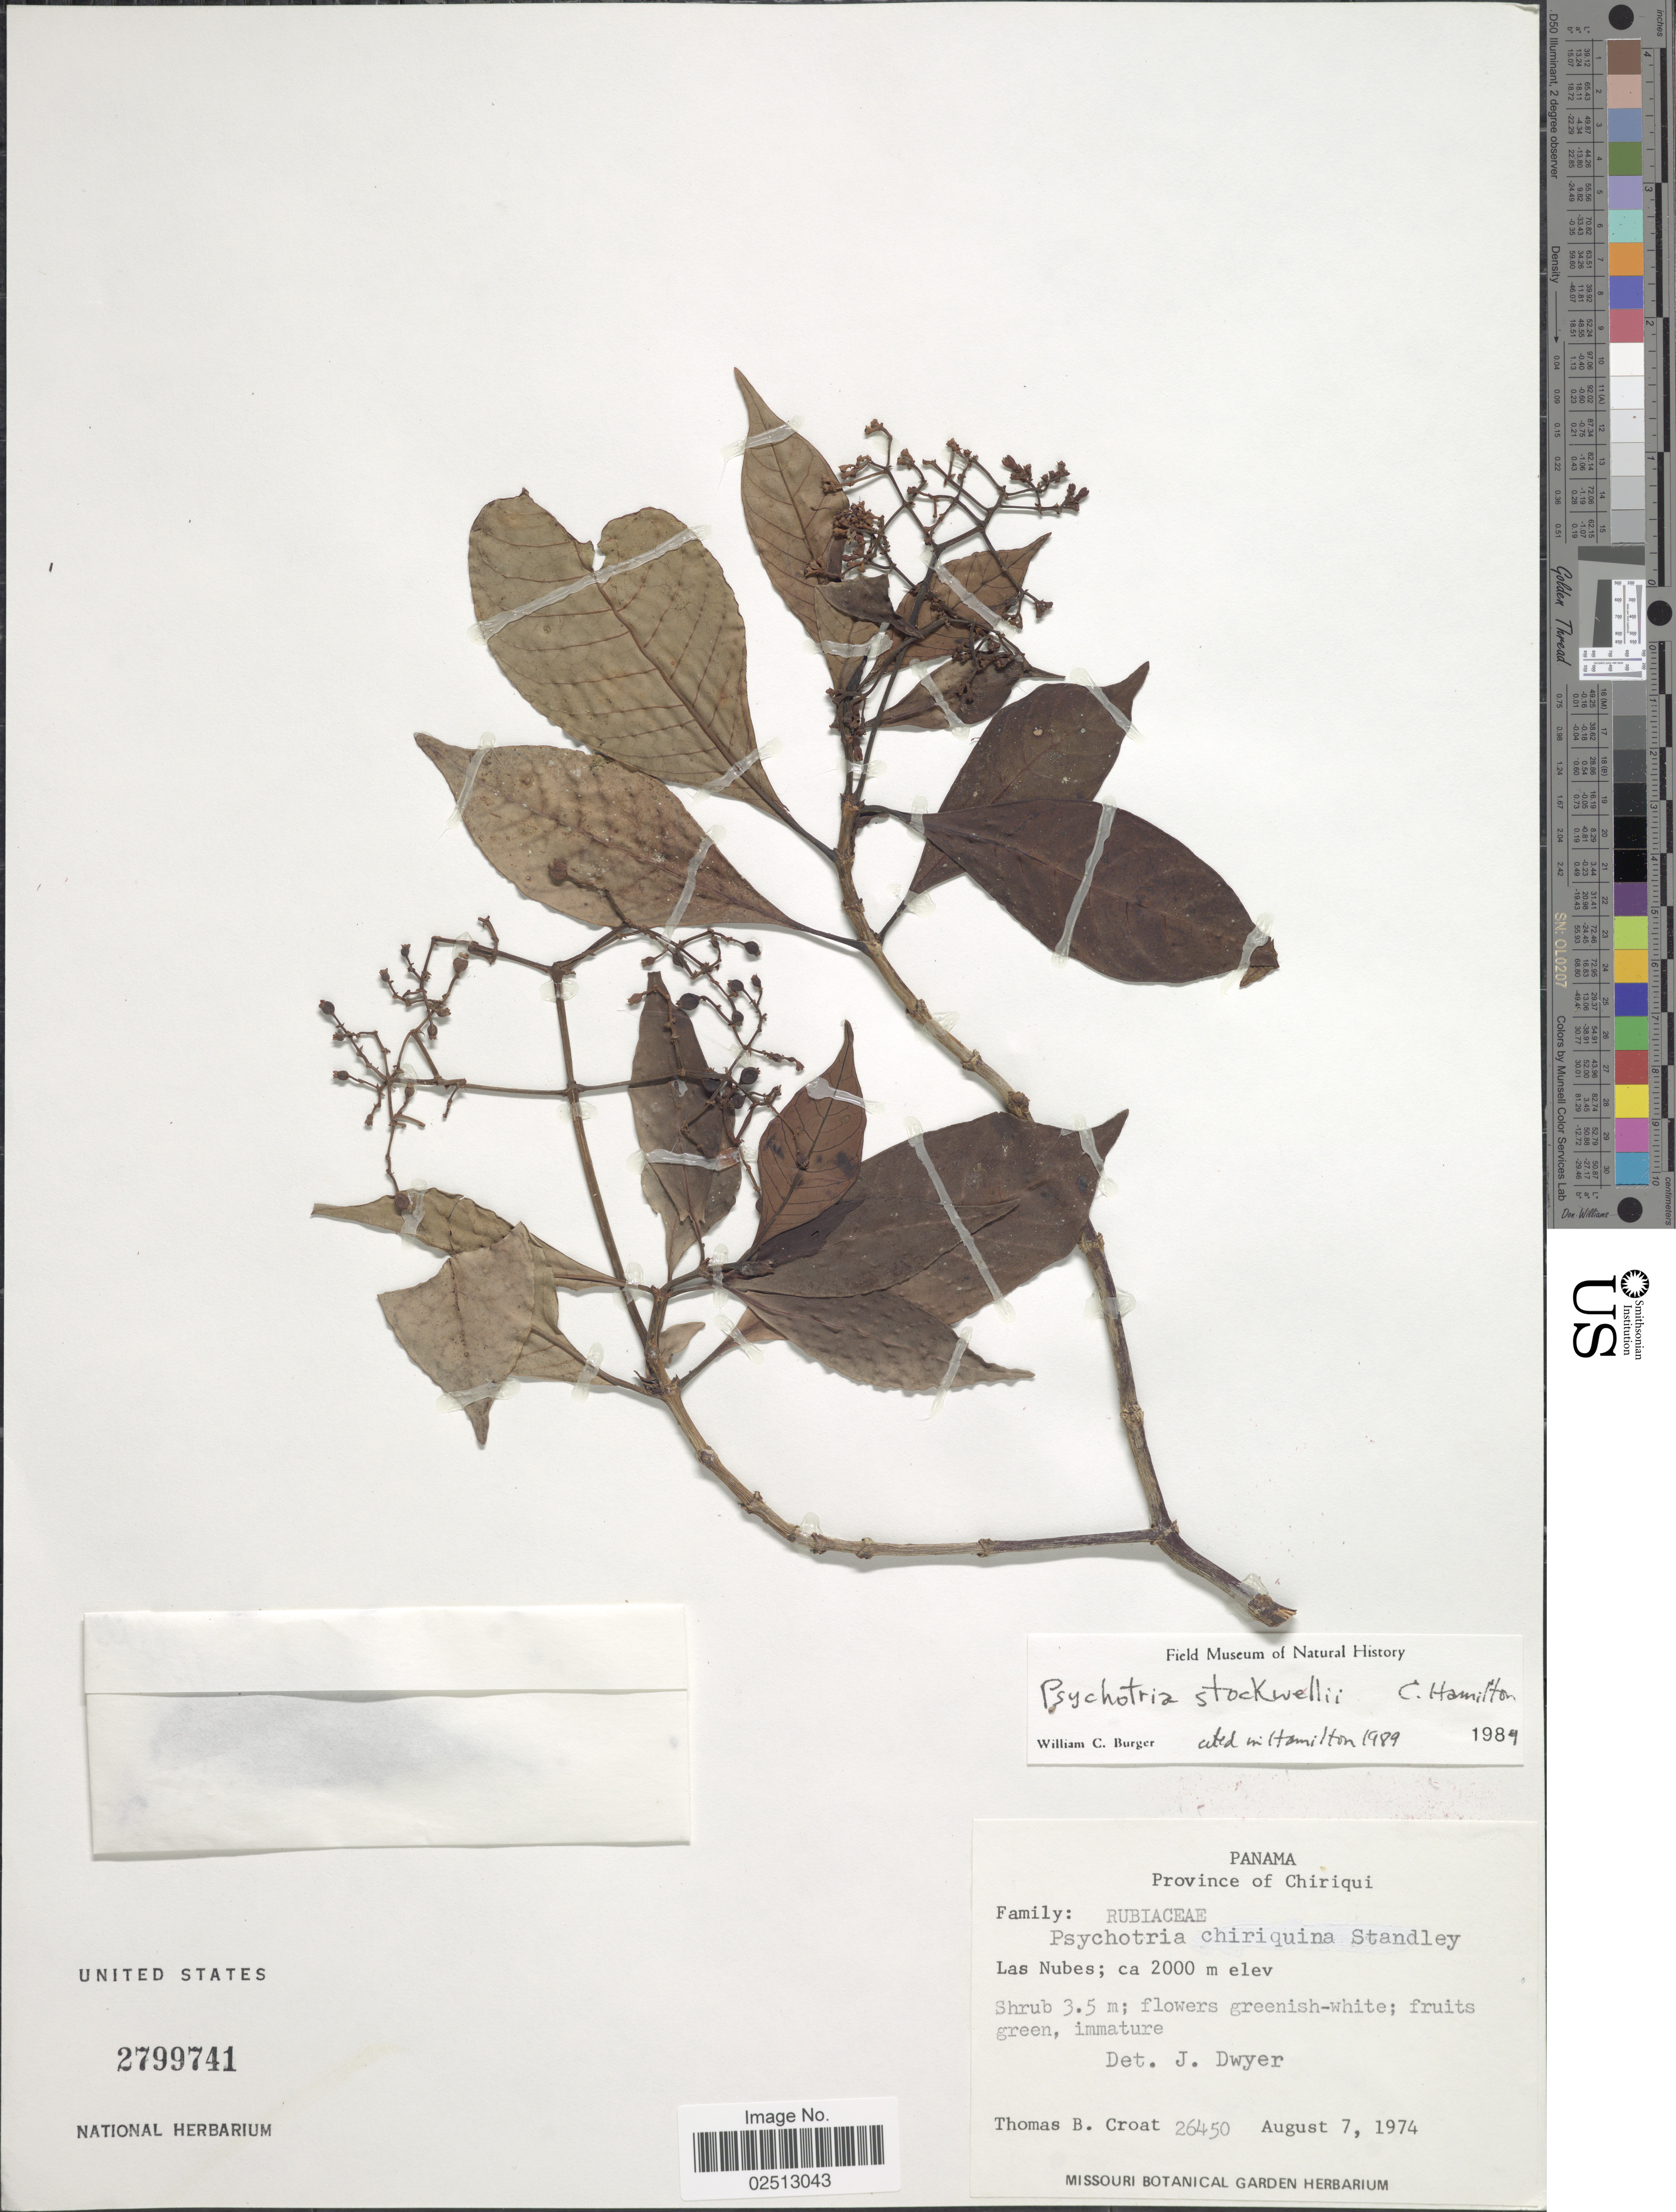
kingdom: Plantae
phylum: Tracheophyta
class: Magnoliopsida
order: Gentianales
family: Rubiaceae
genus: Psychotria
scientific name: Psychotria stockwellii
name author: C.W. Ham.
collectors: T. B. Croat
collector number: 26450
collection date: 1974-08-07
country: Panama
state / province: Chiriqui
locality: Panama, Province of Chiriqui. La Nubes.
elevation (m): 2000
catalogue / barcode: US 2799741